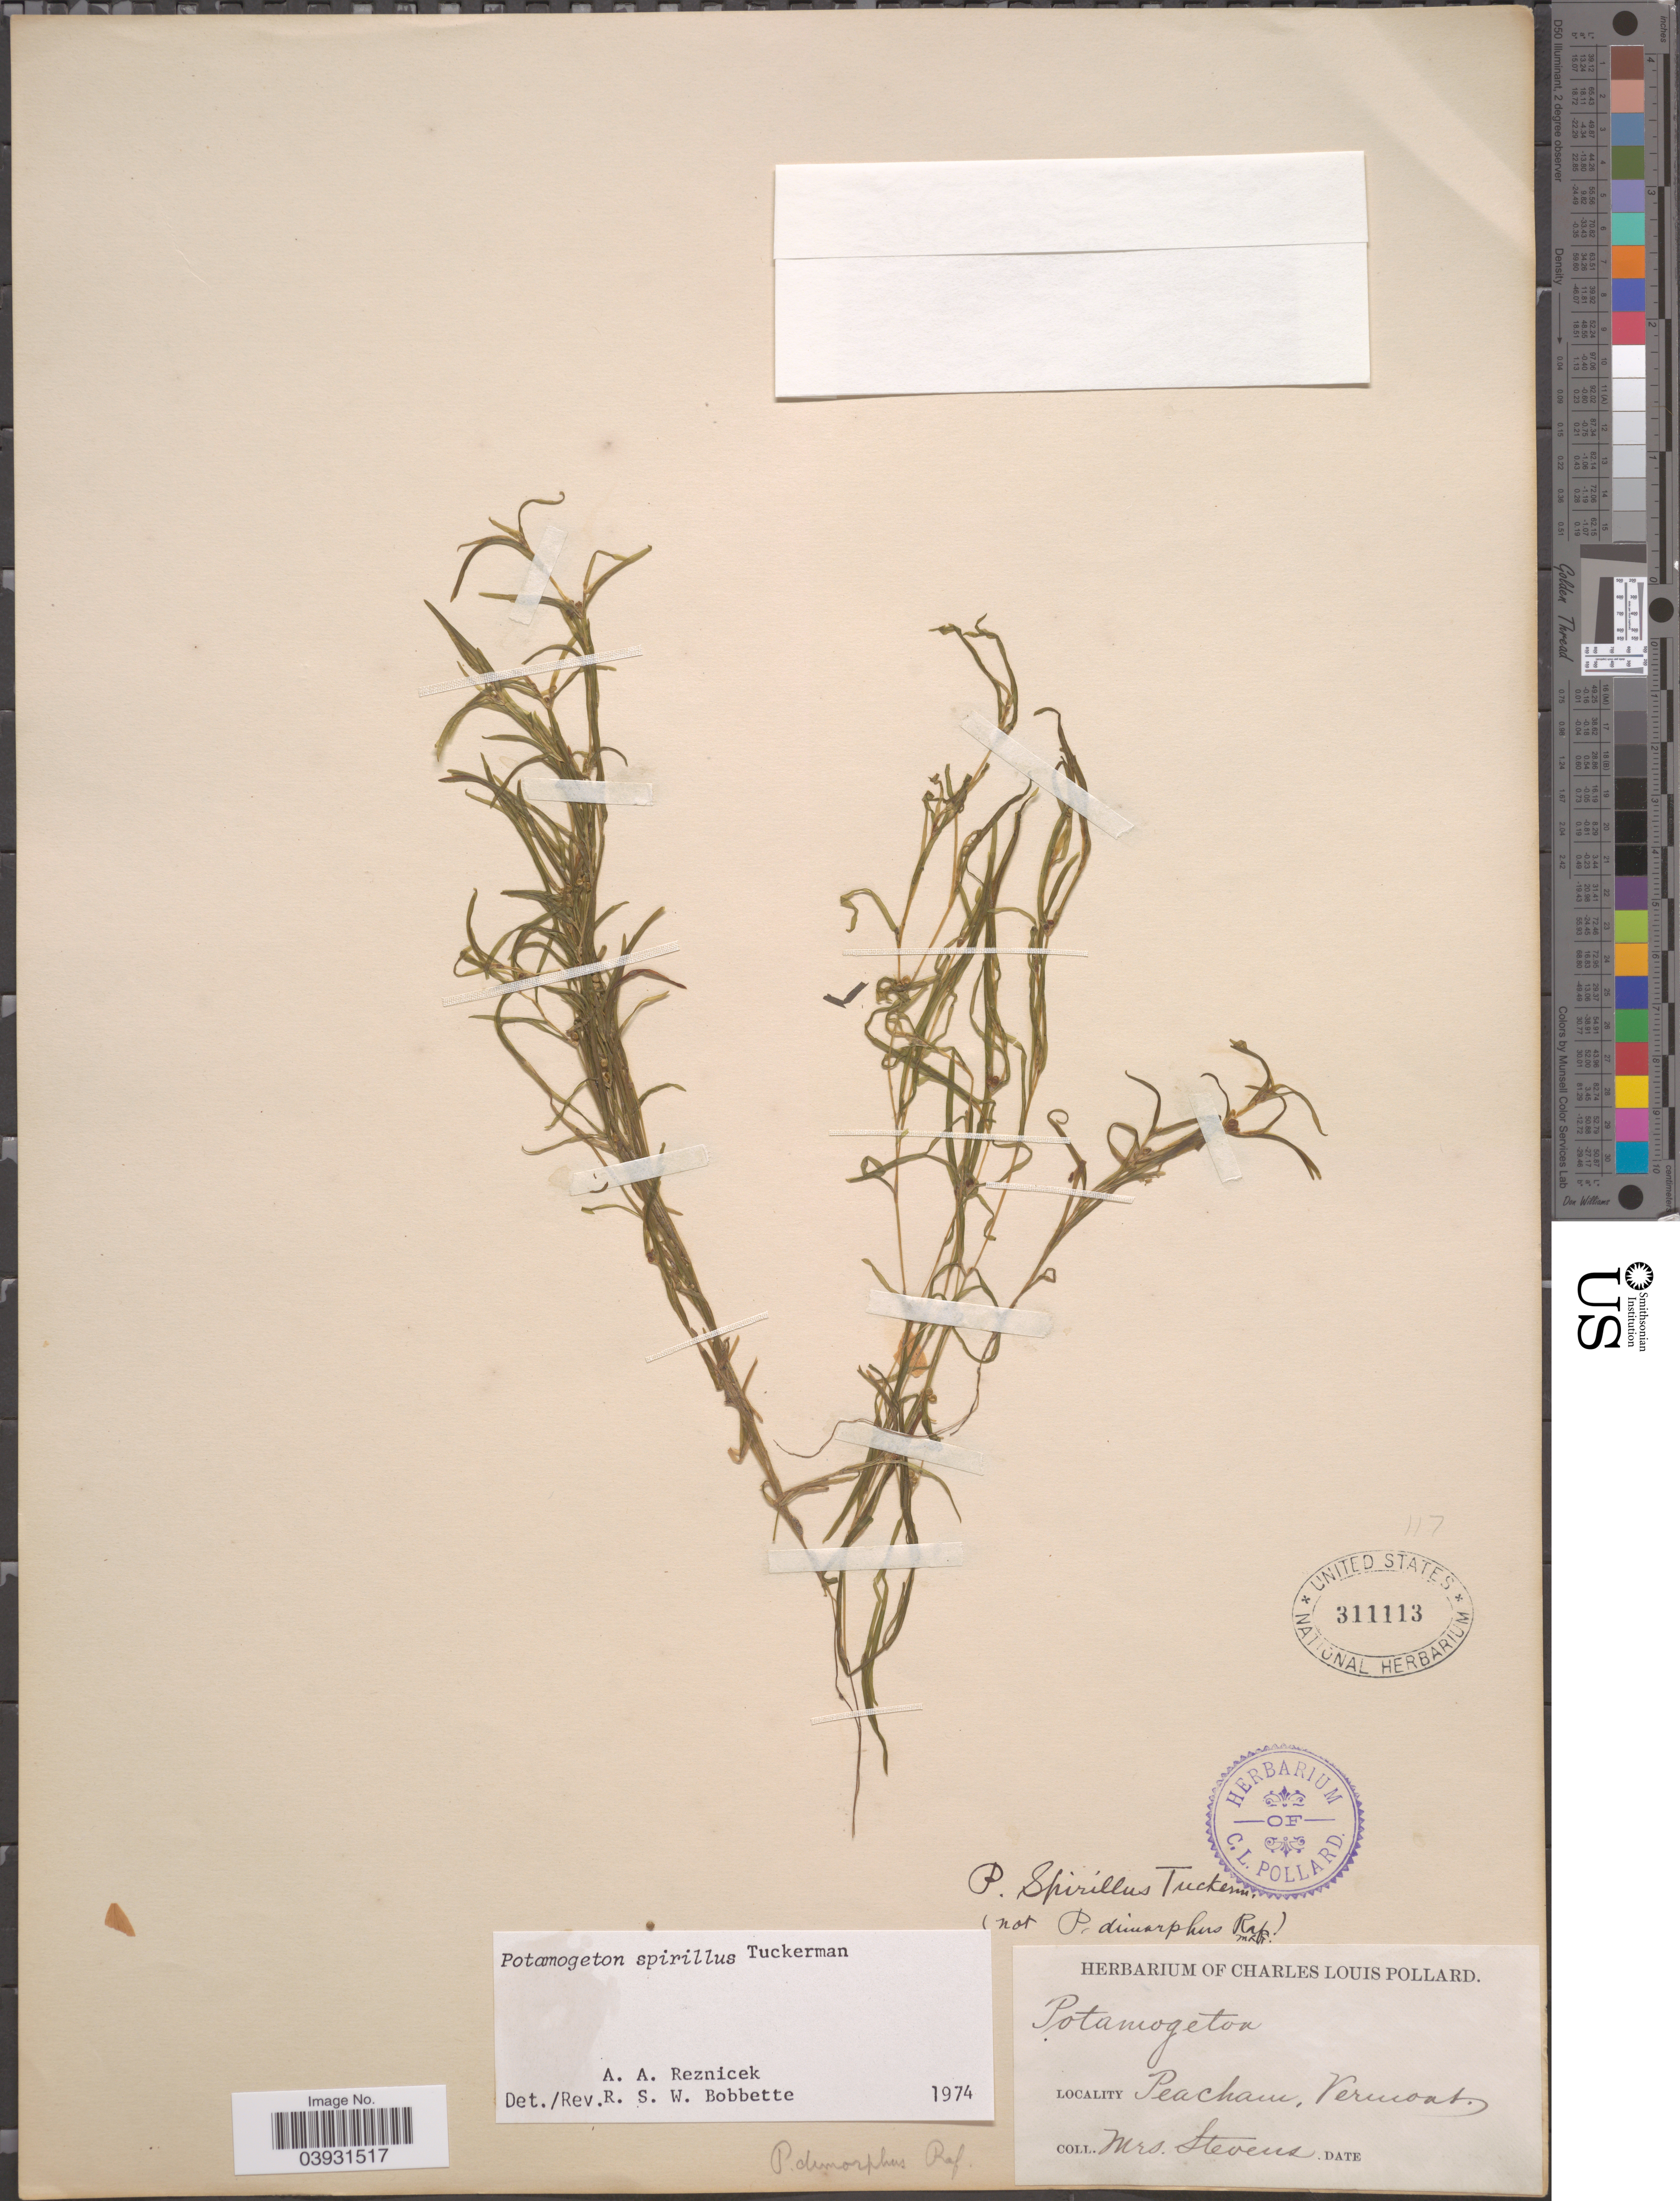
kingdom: Plantae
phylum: Tracheophyta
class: Liliopsida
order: Alismatales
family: Potamogetonaceae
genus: Potamogeton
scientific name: Potamogeton spirillus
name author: Tuck.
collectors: -. Stevens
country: United States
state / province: Vermont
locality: Peacham.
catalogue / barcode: US 311113